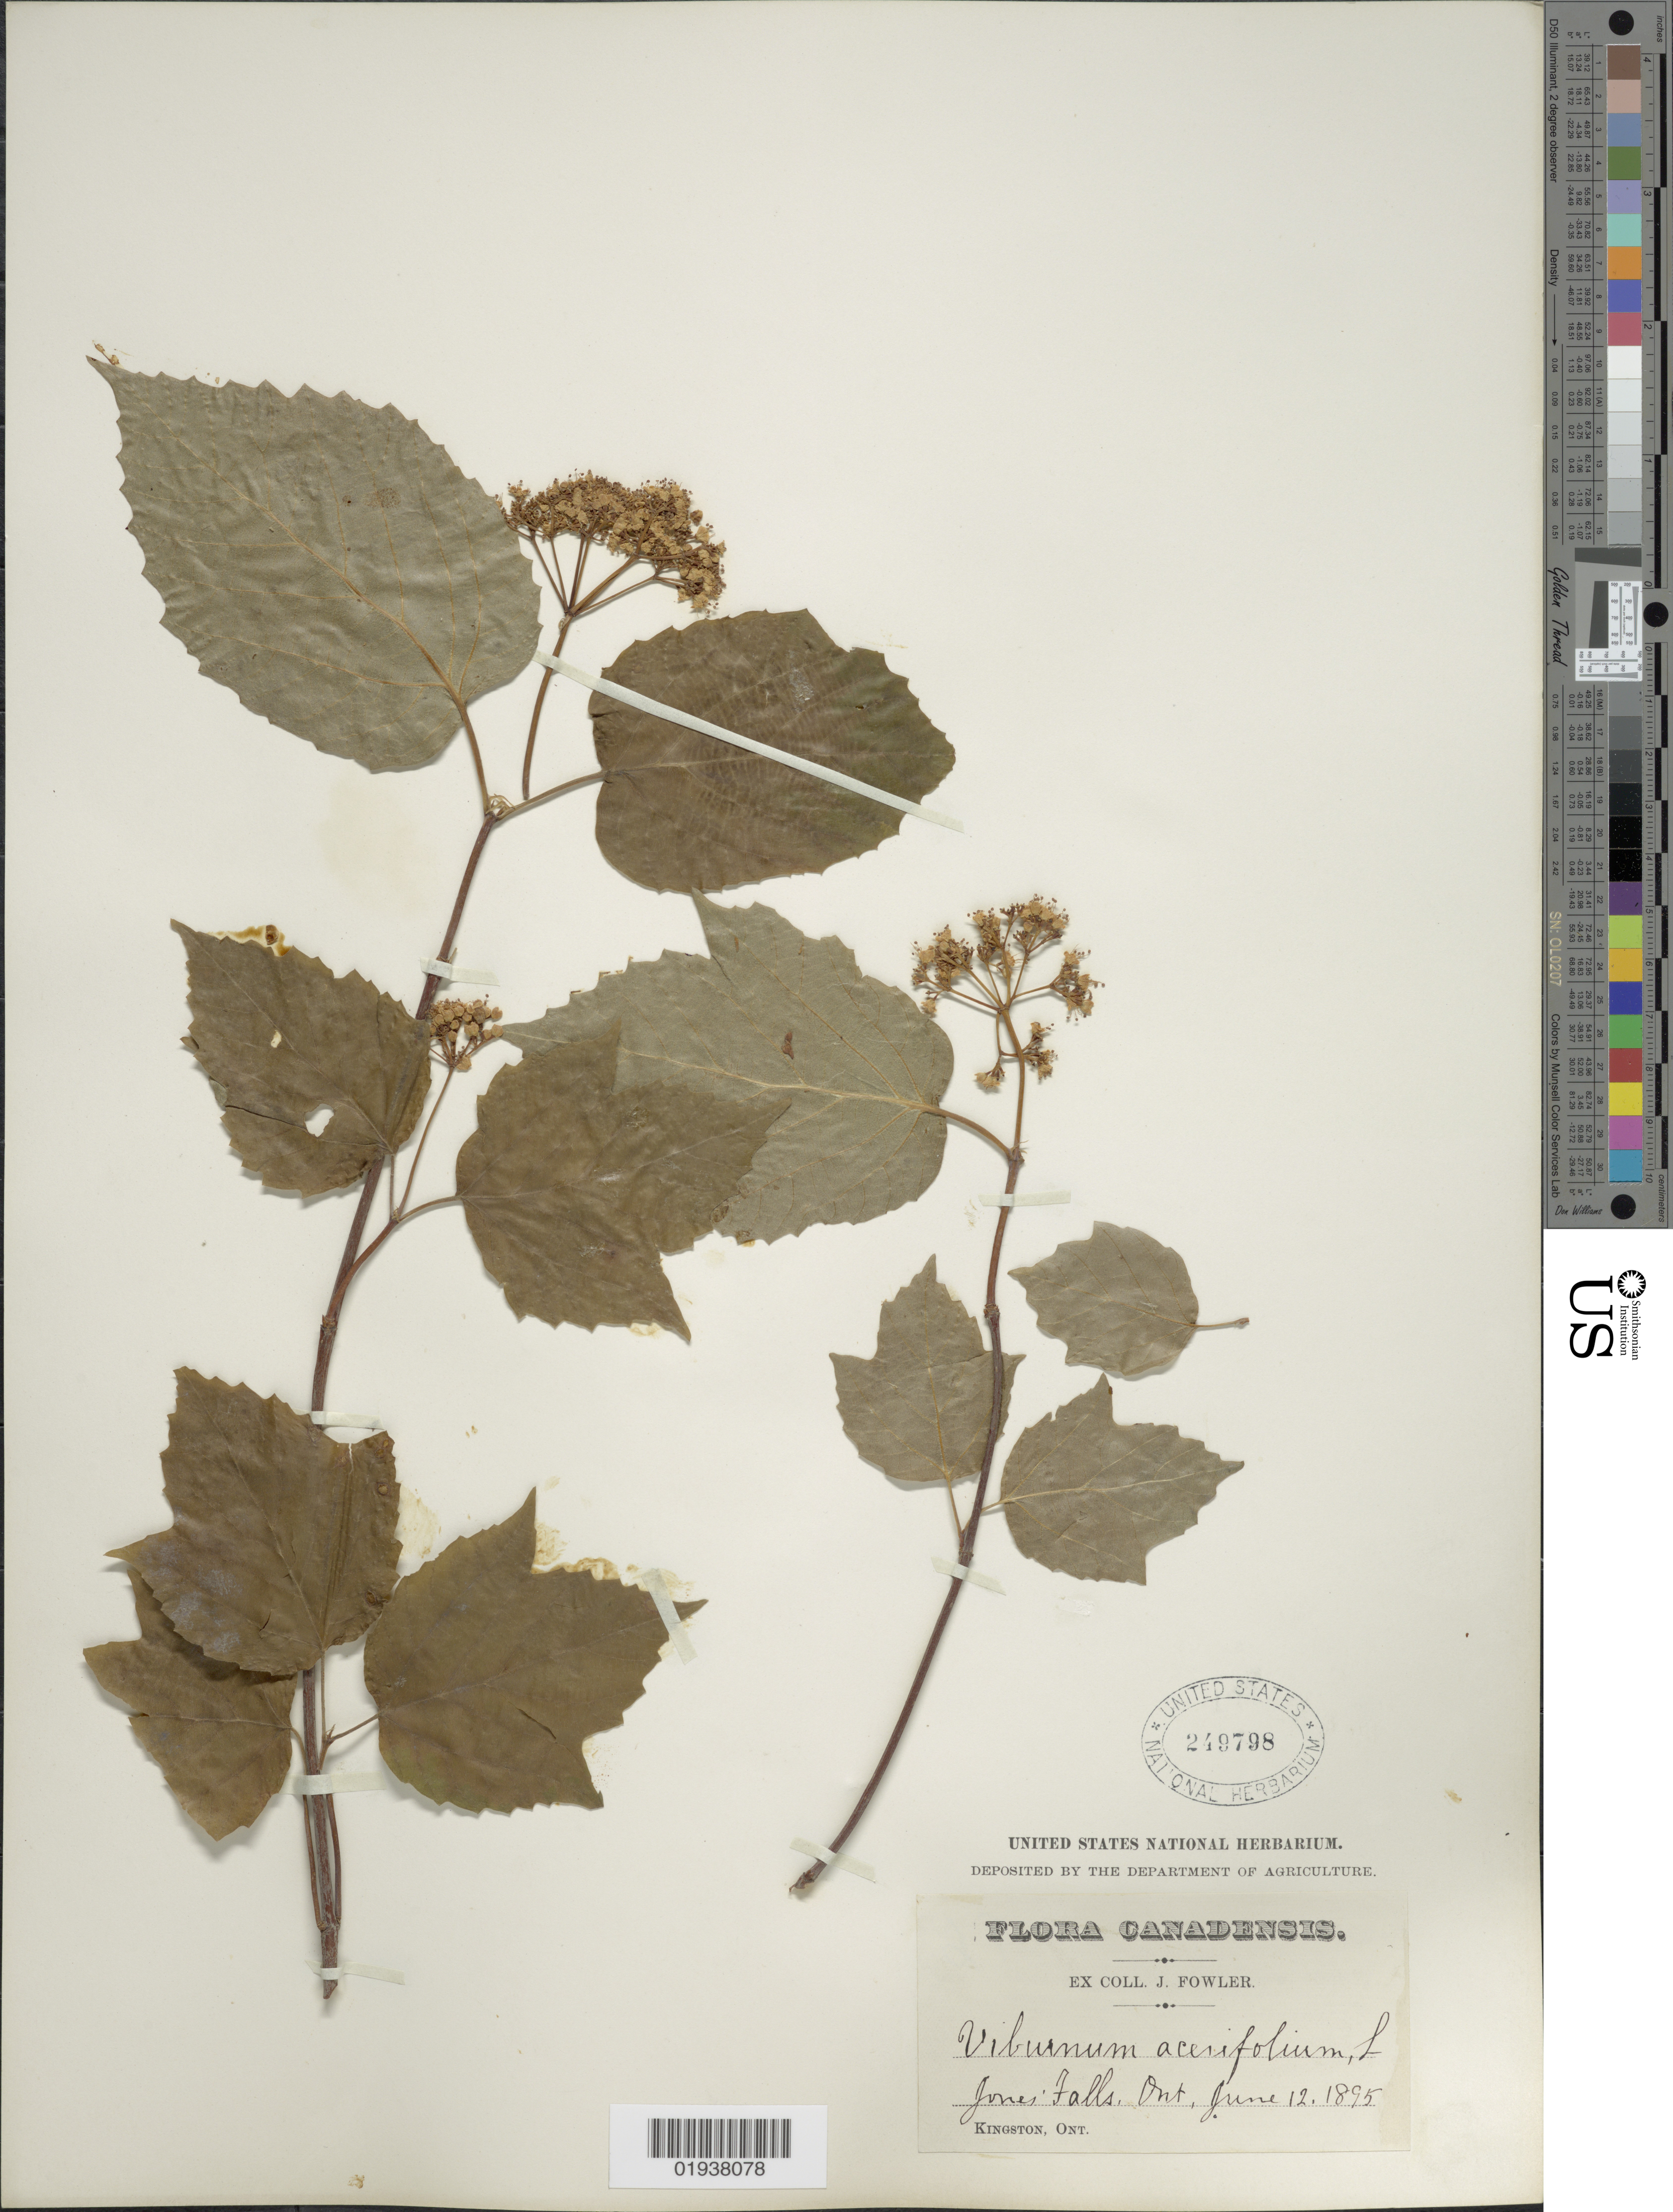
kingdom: Plantae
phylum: Tracheophyta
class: Magnoliopsida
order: Dipsacales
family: Viburnaceae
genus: Viburnum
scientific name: Viburnum acerifolium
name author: L.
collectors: J. P. Fowler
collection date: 1895-06-12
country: Canada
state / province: Ontario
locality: Jones Falls.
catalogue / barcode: US 249798